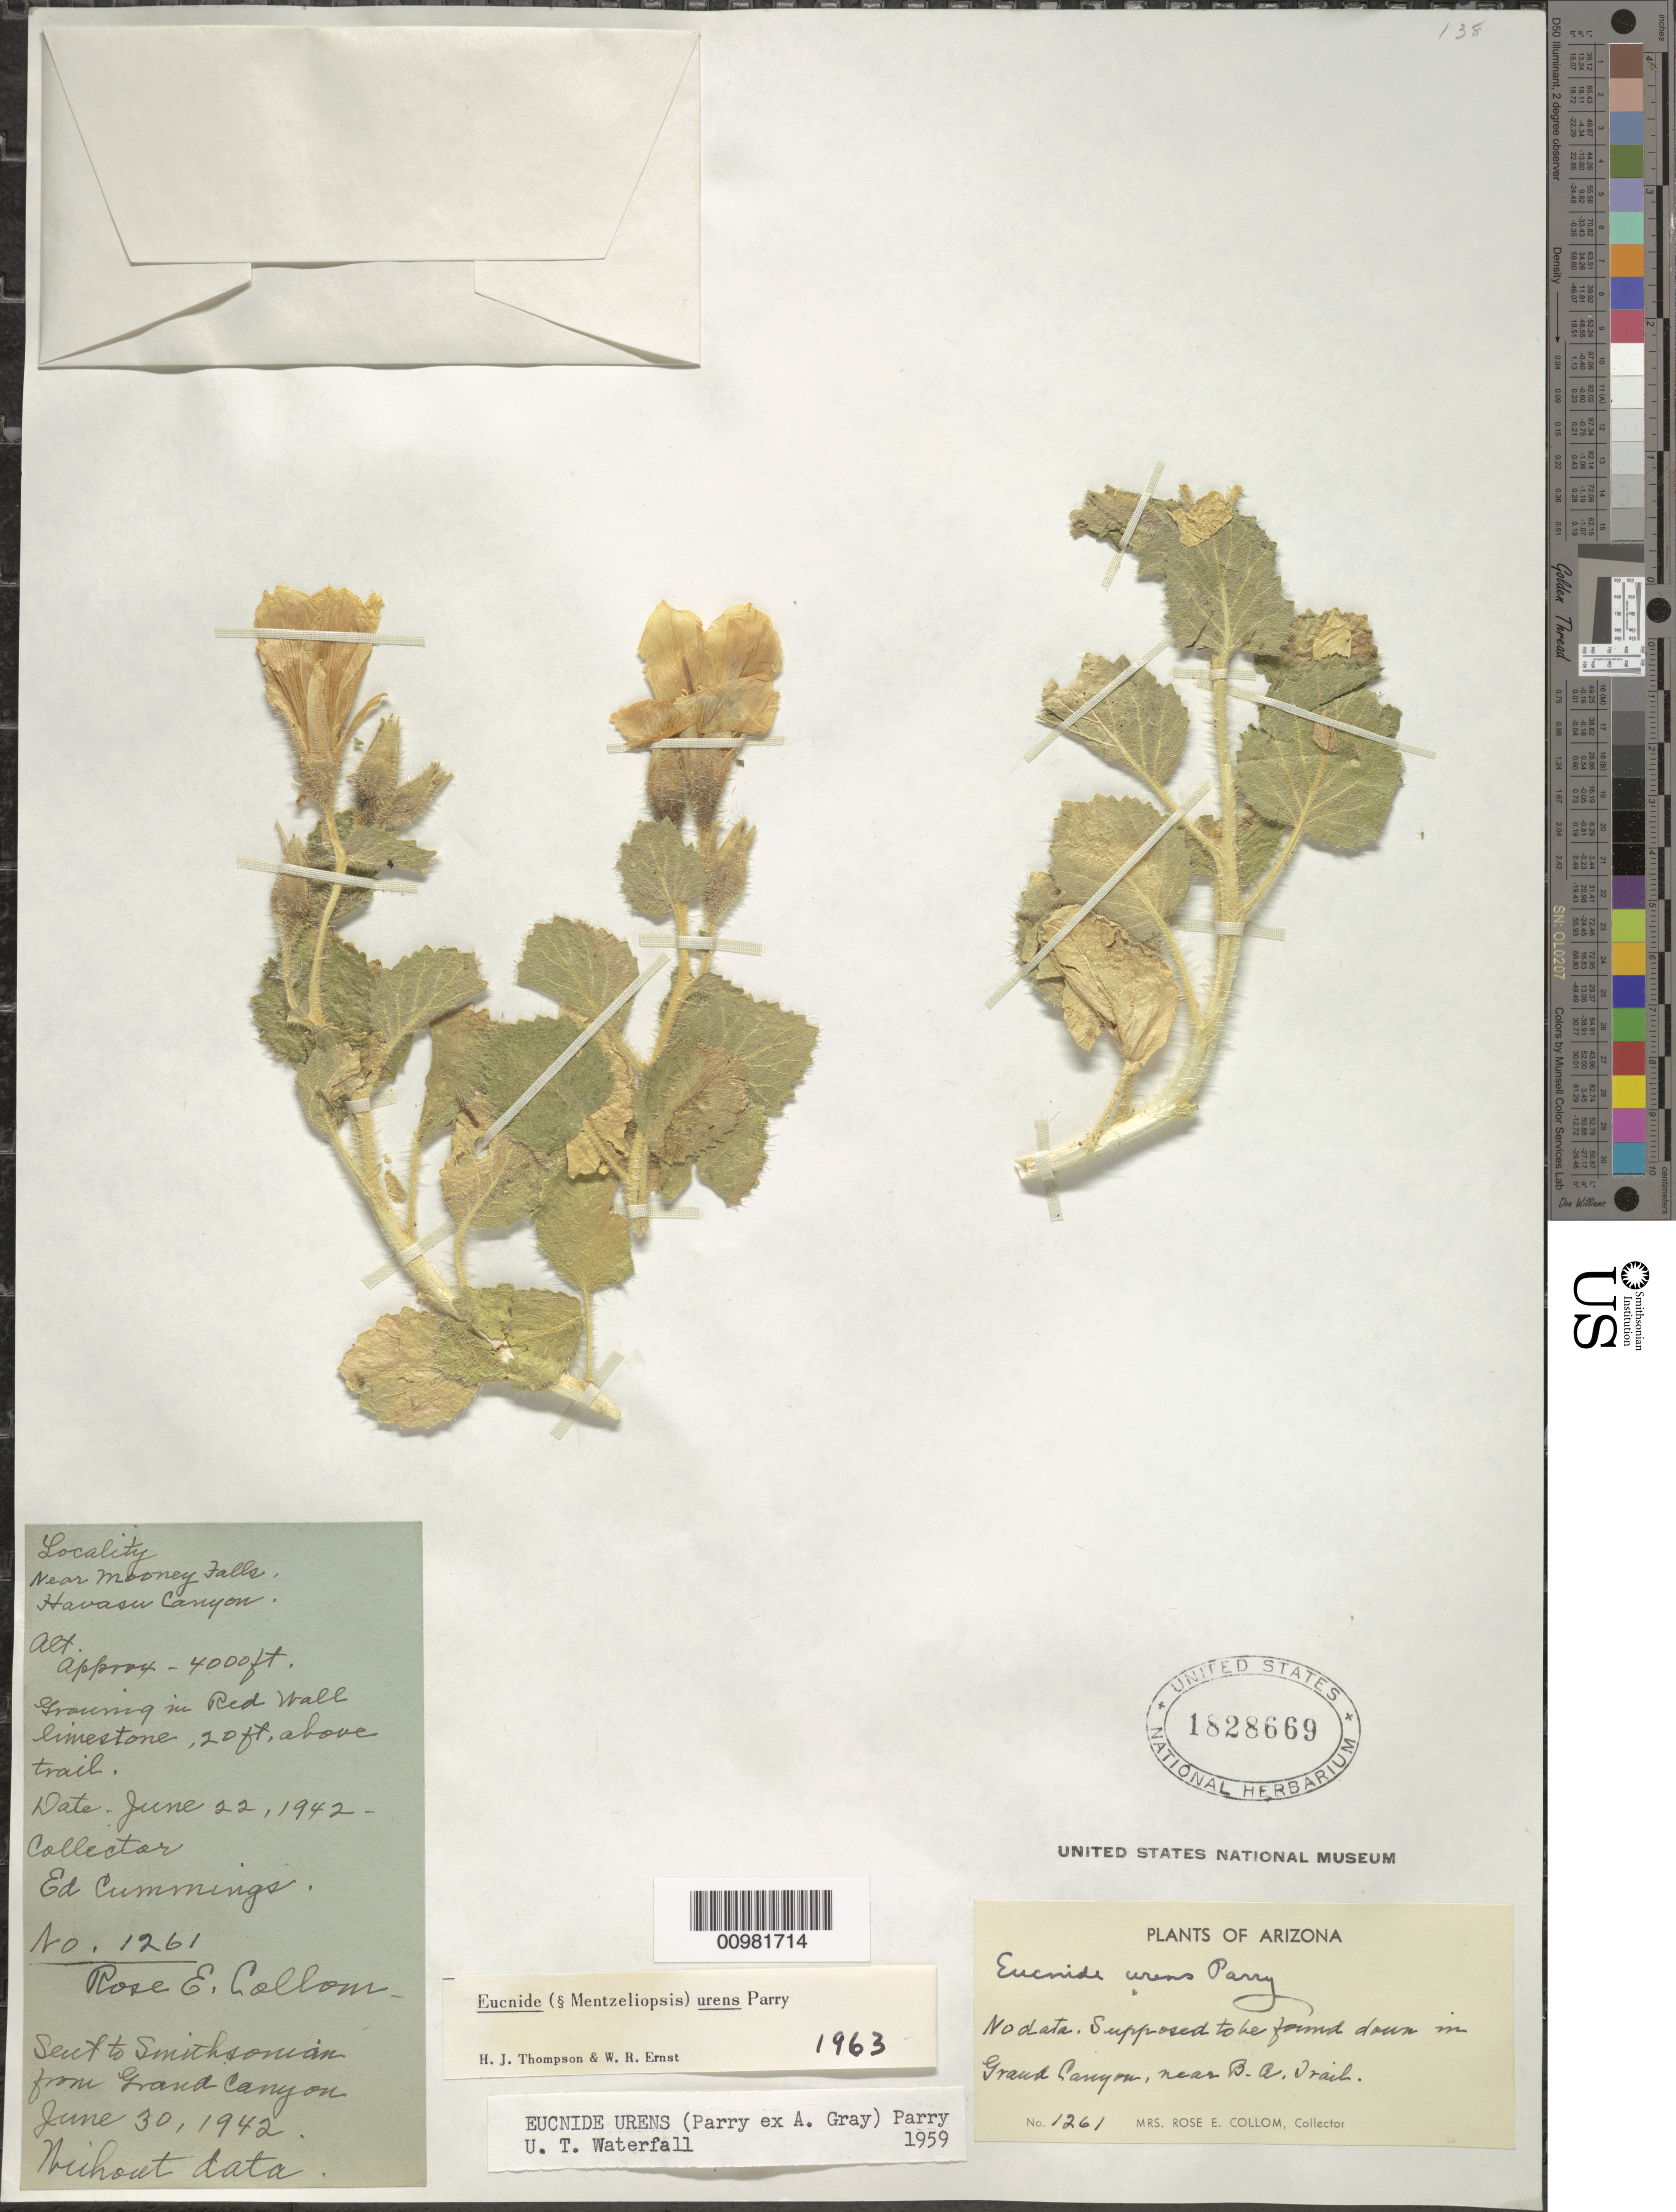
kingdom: Plantae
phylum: Tracheophyta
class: Magnoliopsida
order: Cornales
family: Loasaceae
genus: Eucnide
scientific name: Eucnide urens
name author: (Parry ex A. Gray) Parry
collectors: R. E. Collom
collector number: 1261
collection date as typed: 30 Jun 1942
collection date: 1942-06-30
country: United States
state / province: Arizona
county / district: Mohave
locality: Grand Canyon, near Bright Angel trail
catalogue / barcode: US 1828669